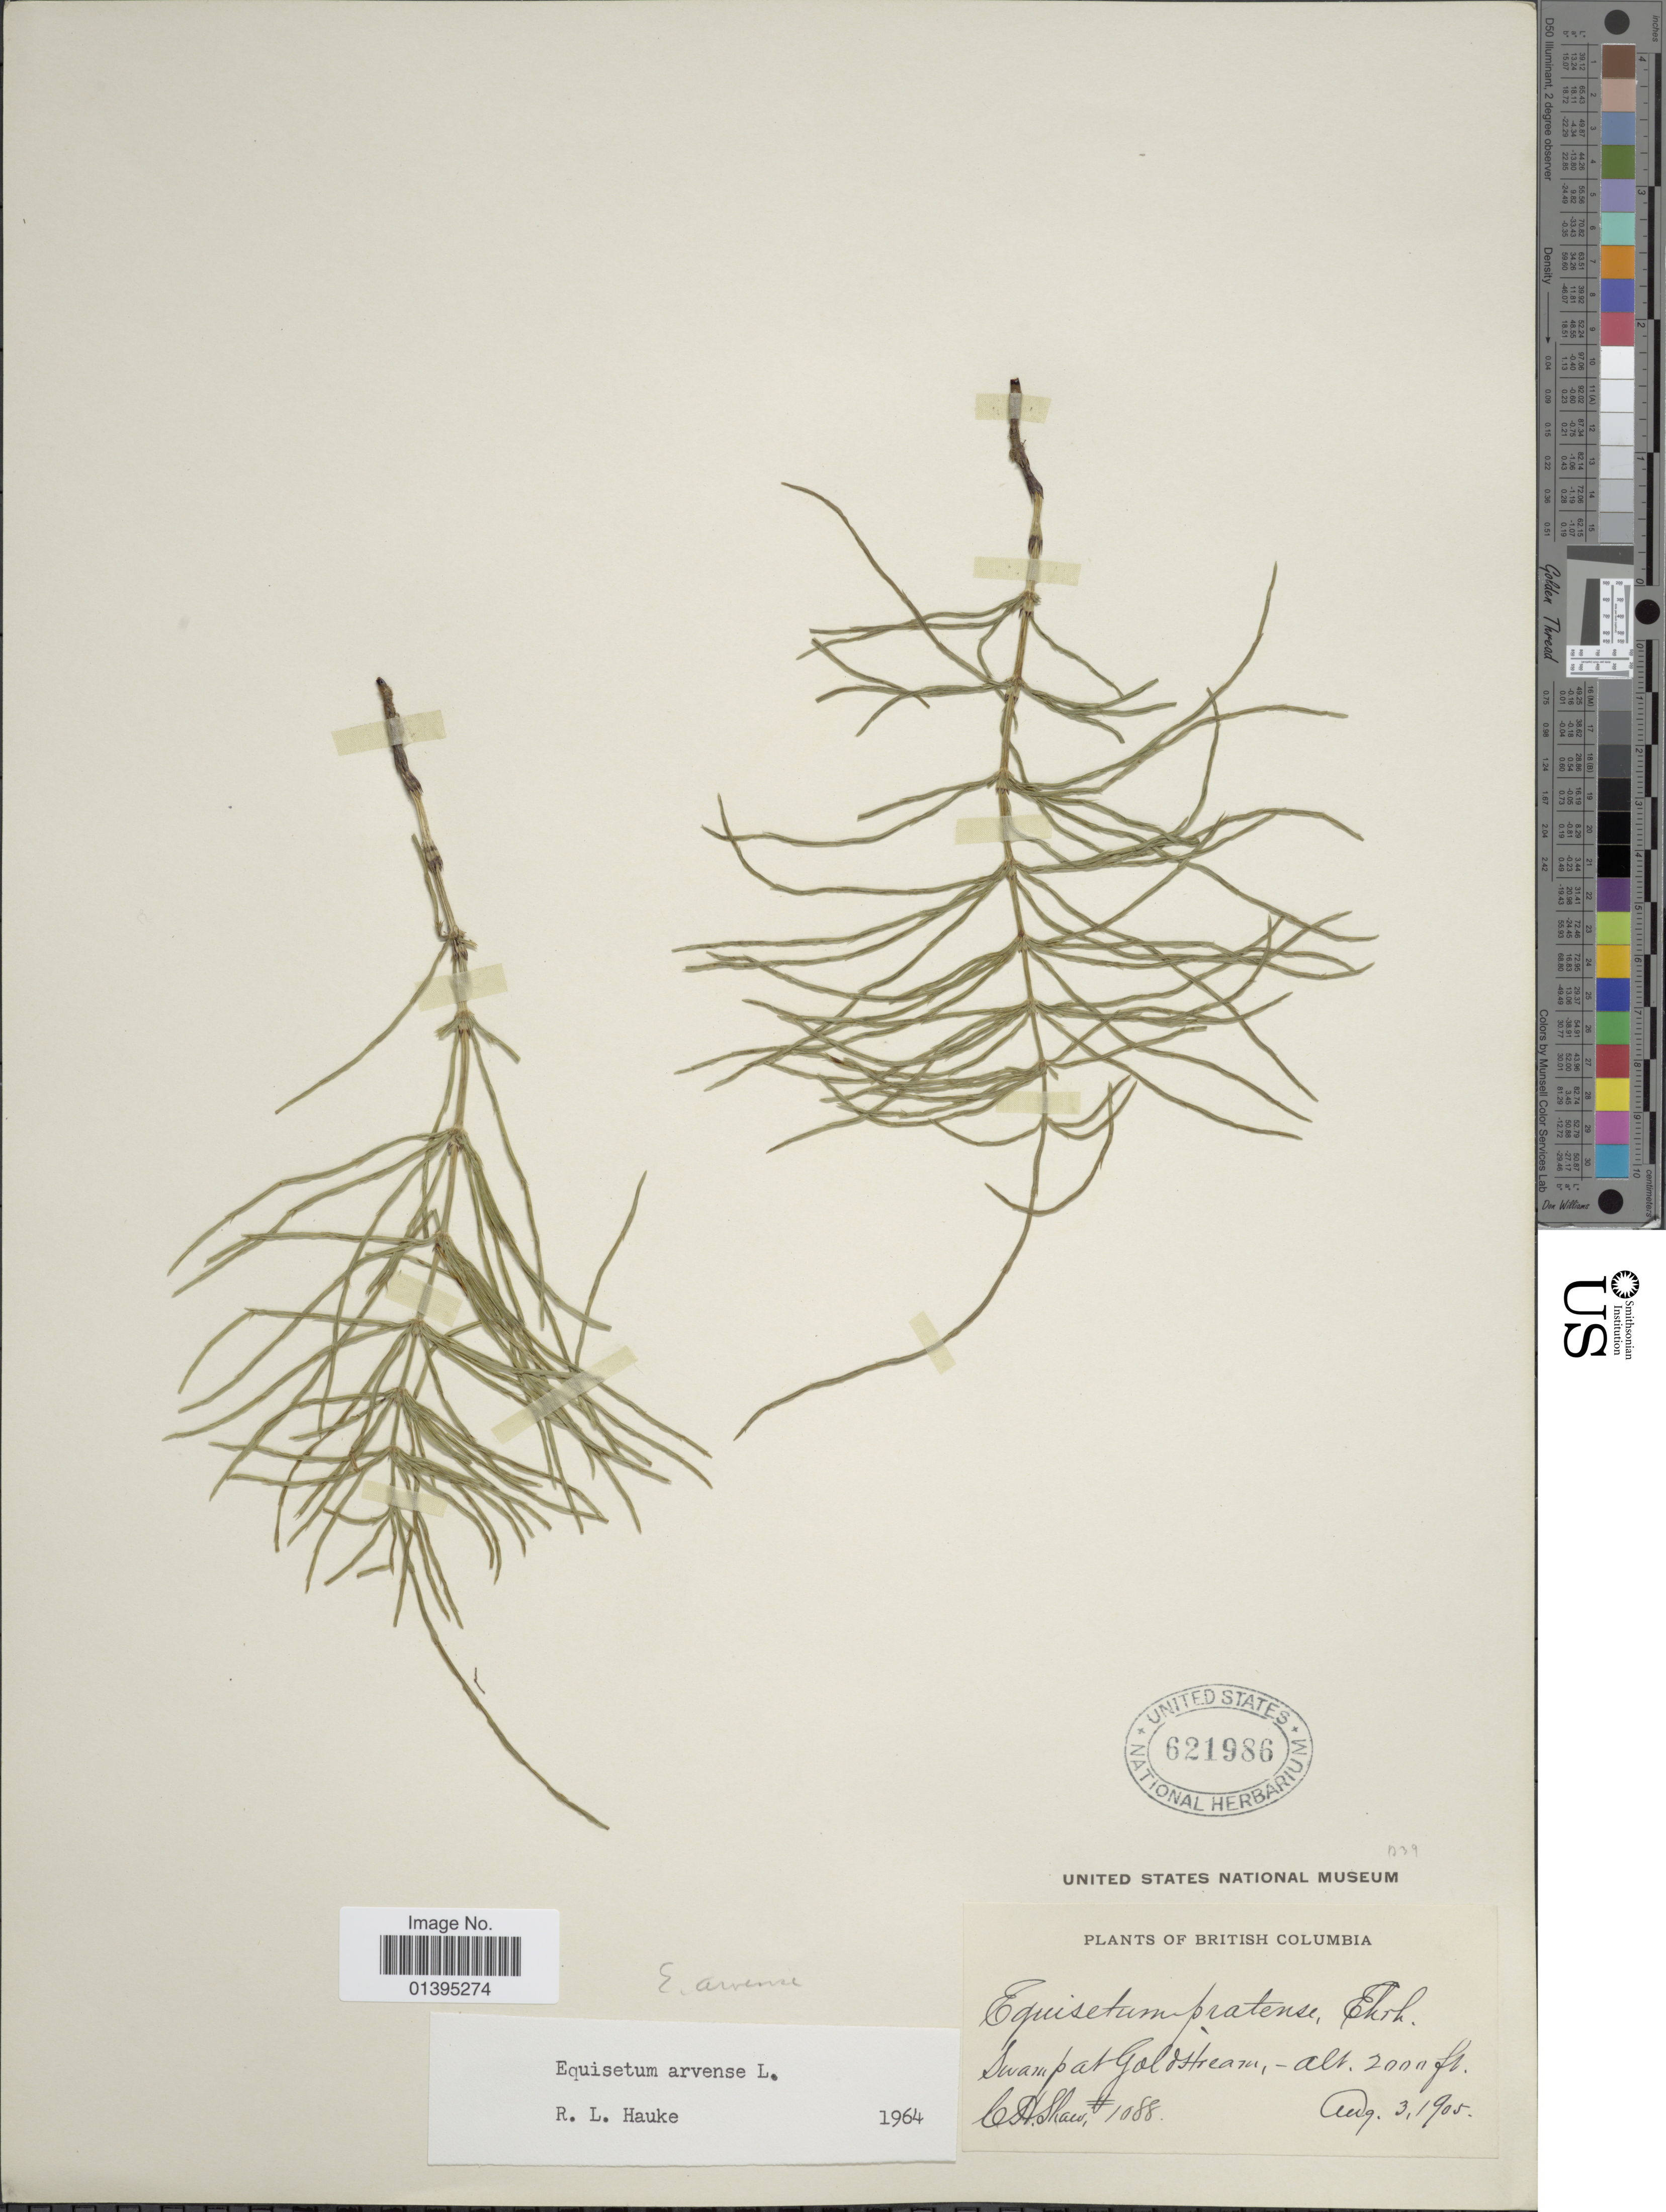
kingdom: Plantae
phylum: Tracheophyta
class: Polypodiopsida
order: Equisetales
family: Equisetaceae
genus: Equisetum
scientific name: Equisetum arvense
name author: L.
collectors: C. H. Shaw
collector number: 1088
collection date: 1905-08-03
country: Canada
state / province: British Columbia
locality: Swamp at Goldstream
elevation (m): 610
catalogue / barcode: US 621986